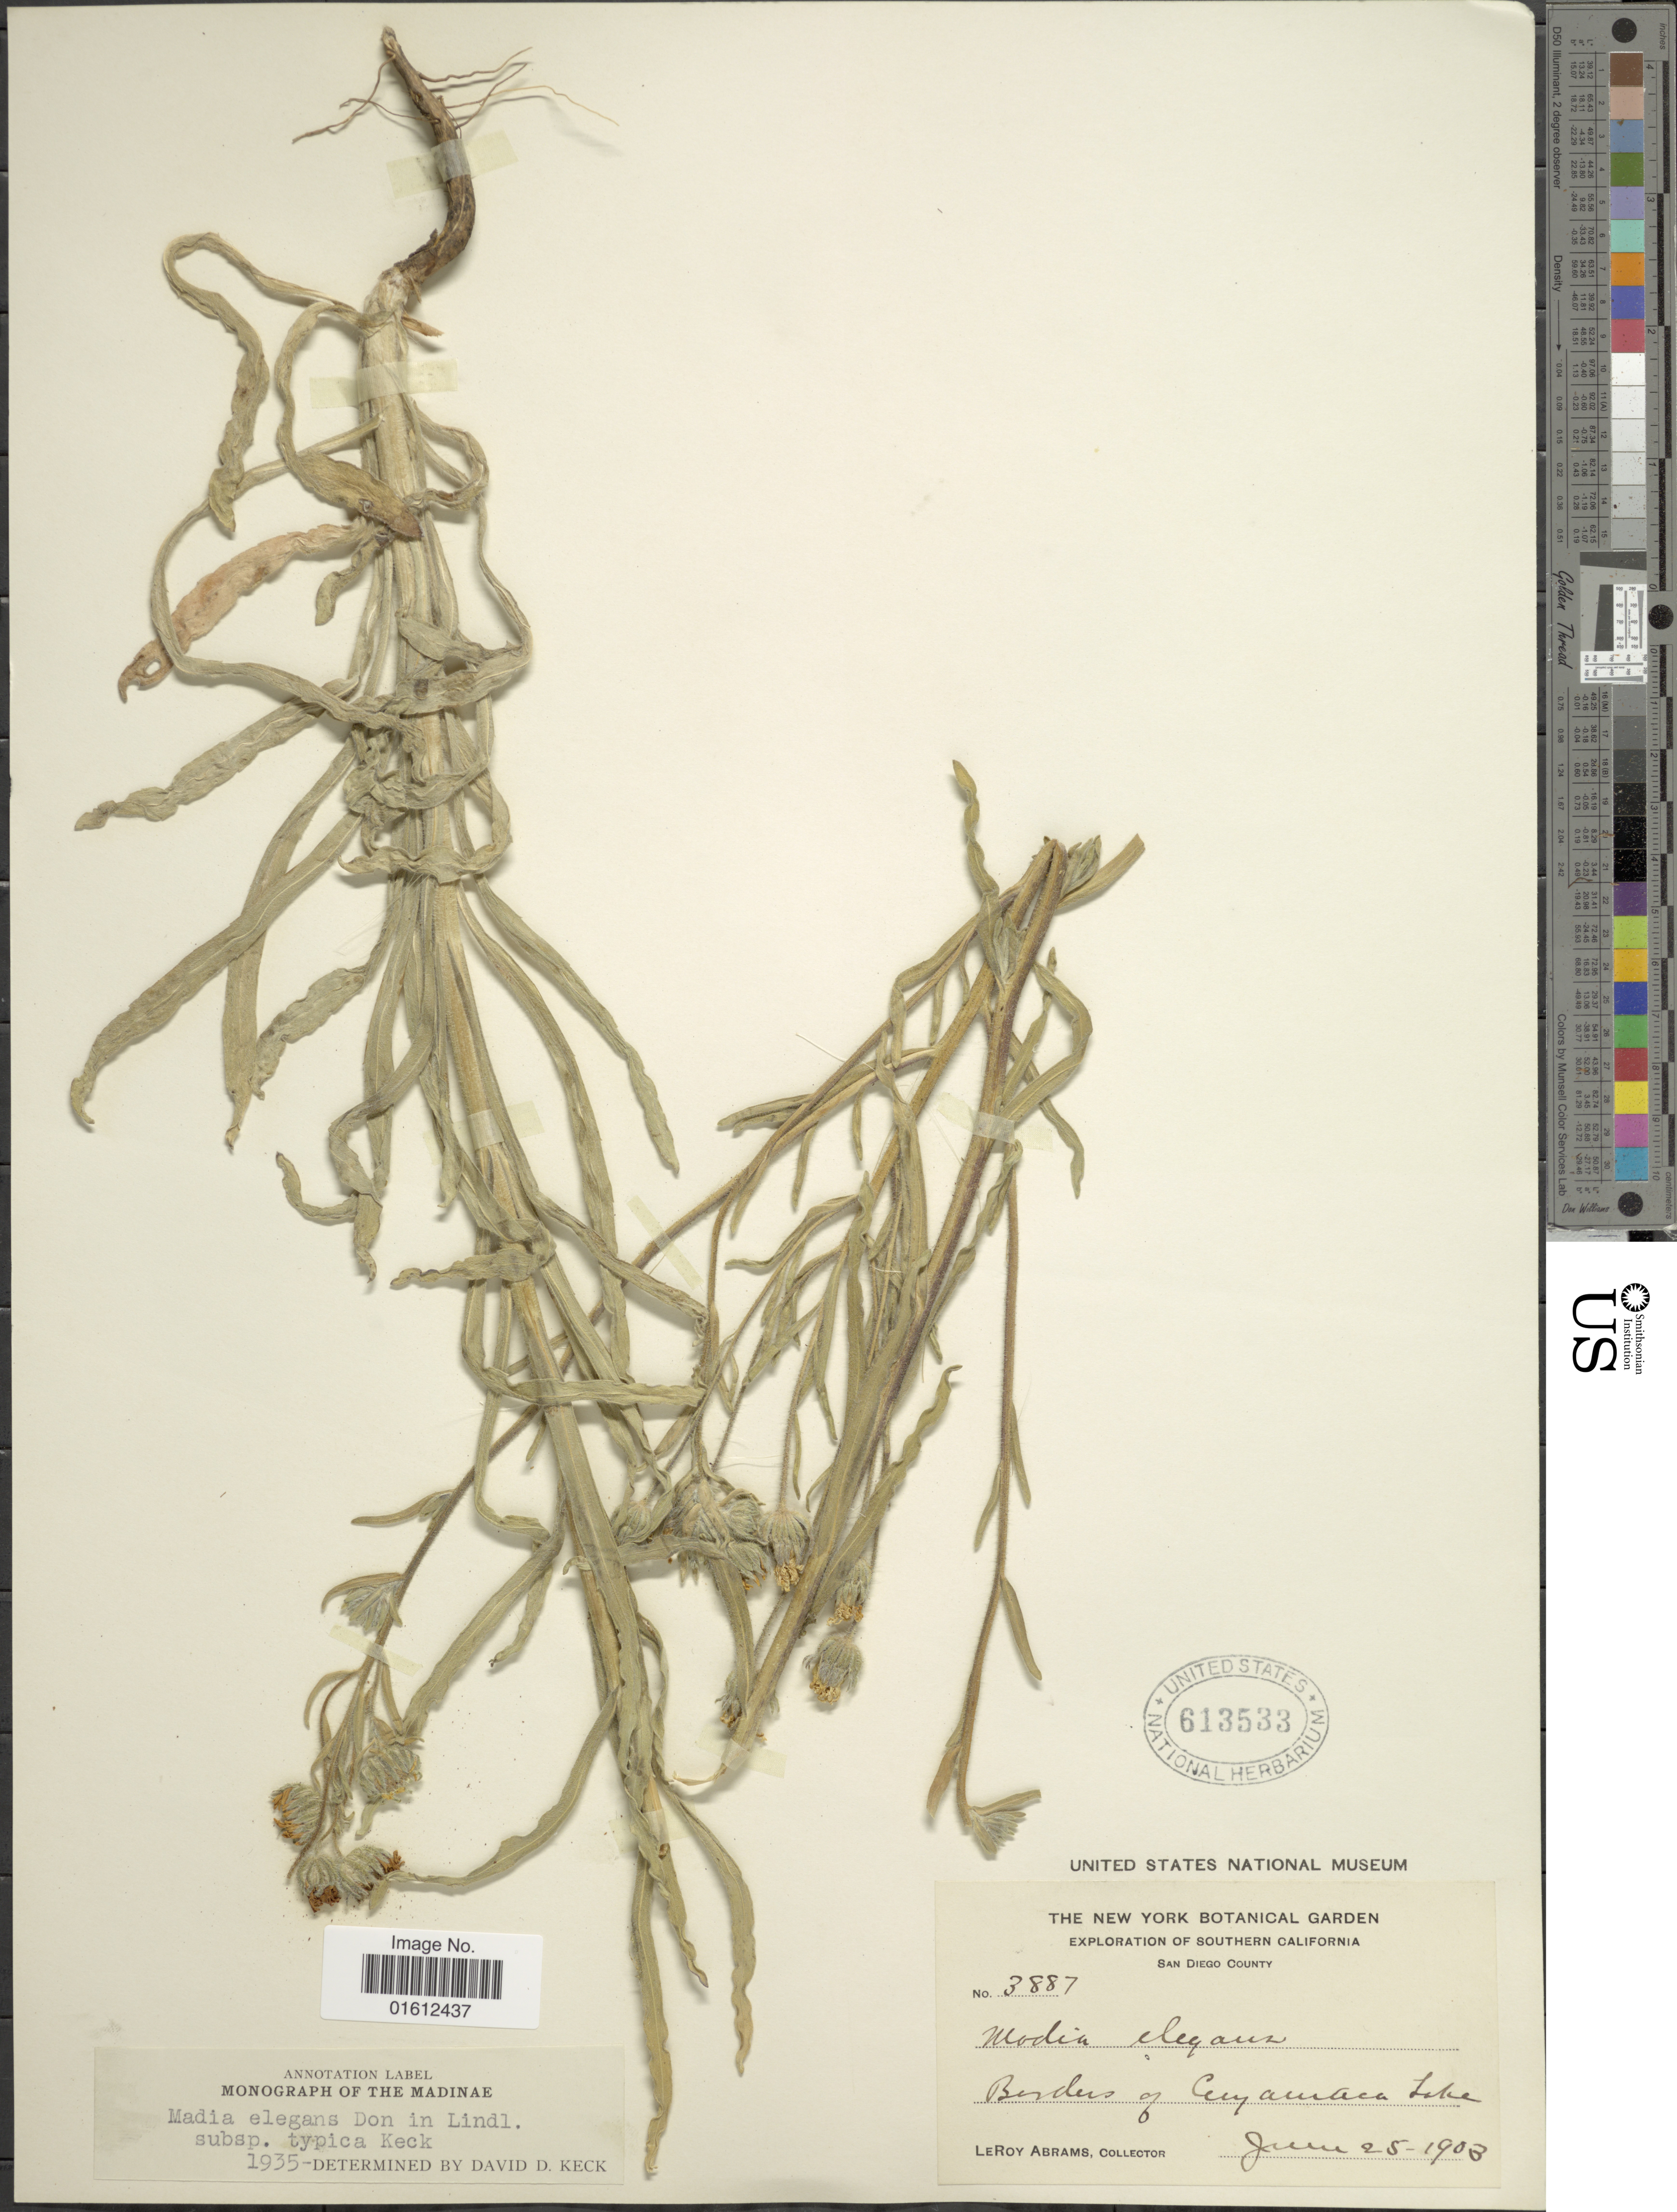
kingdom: Plantae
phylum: Tracheophyta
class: Magnoliopsida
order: Asterales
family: Asteraceae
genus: Madia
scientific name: Madia elegans subsp. elegans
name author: D. Don ex Lindl.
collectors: L. Abrams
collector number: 3887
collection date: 1903-06-25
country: United States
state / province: California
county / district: San Diego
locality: Southern California. San Diego County. Borders of Cuyamaca Lake.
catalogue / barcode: US 613533